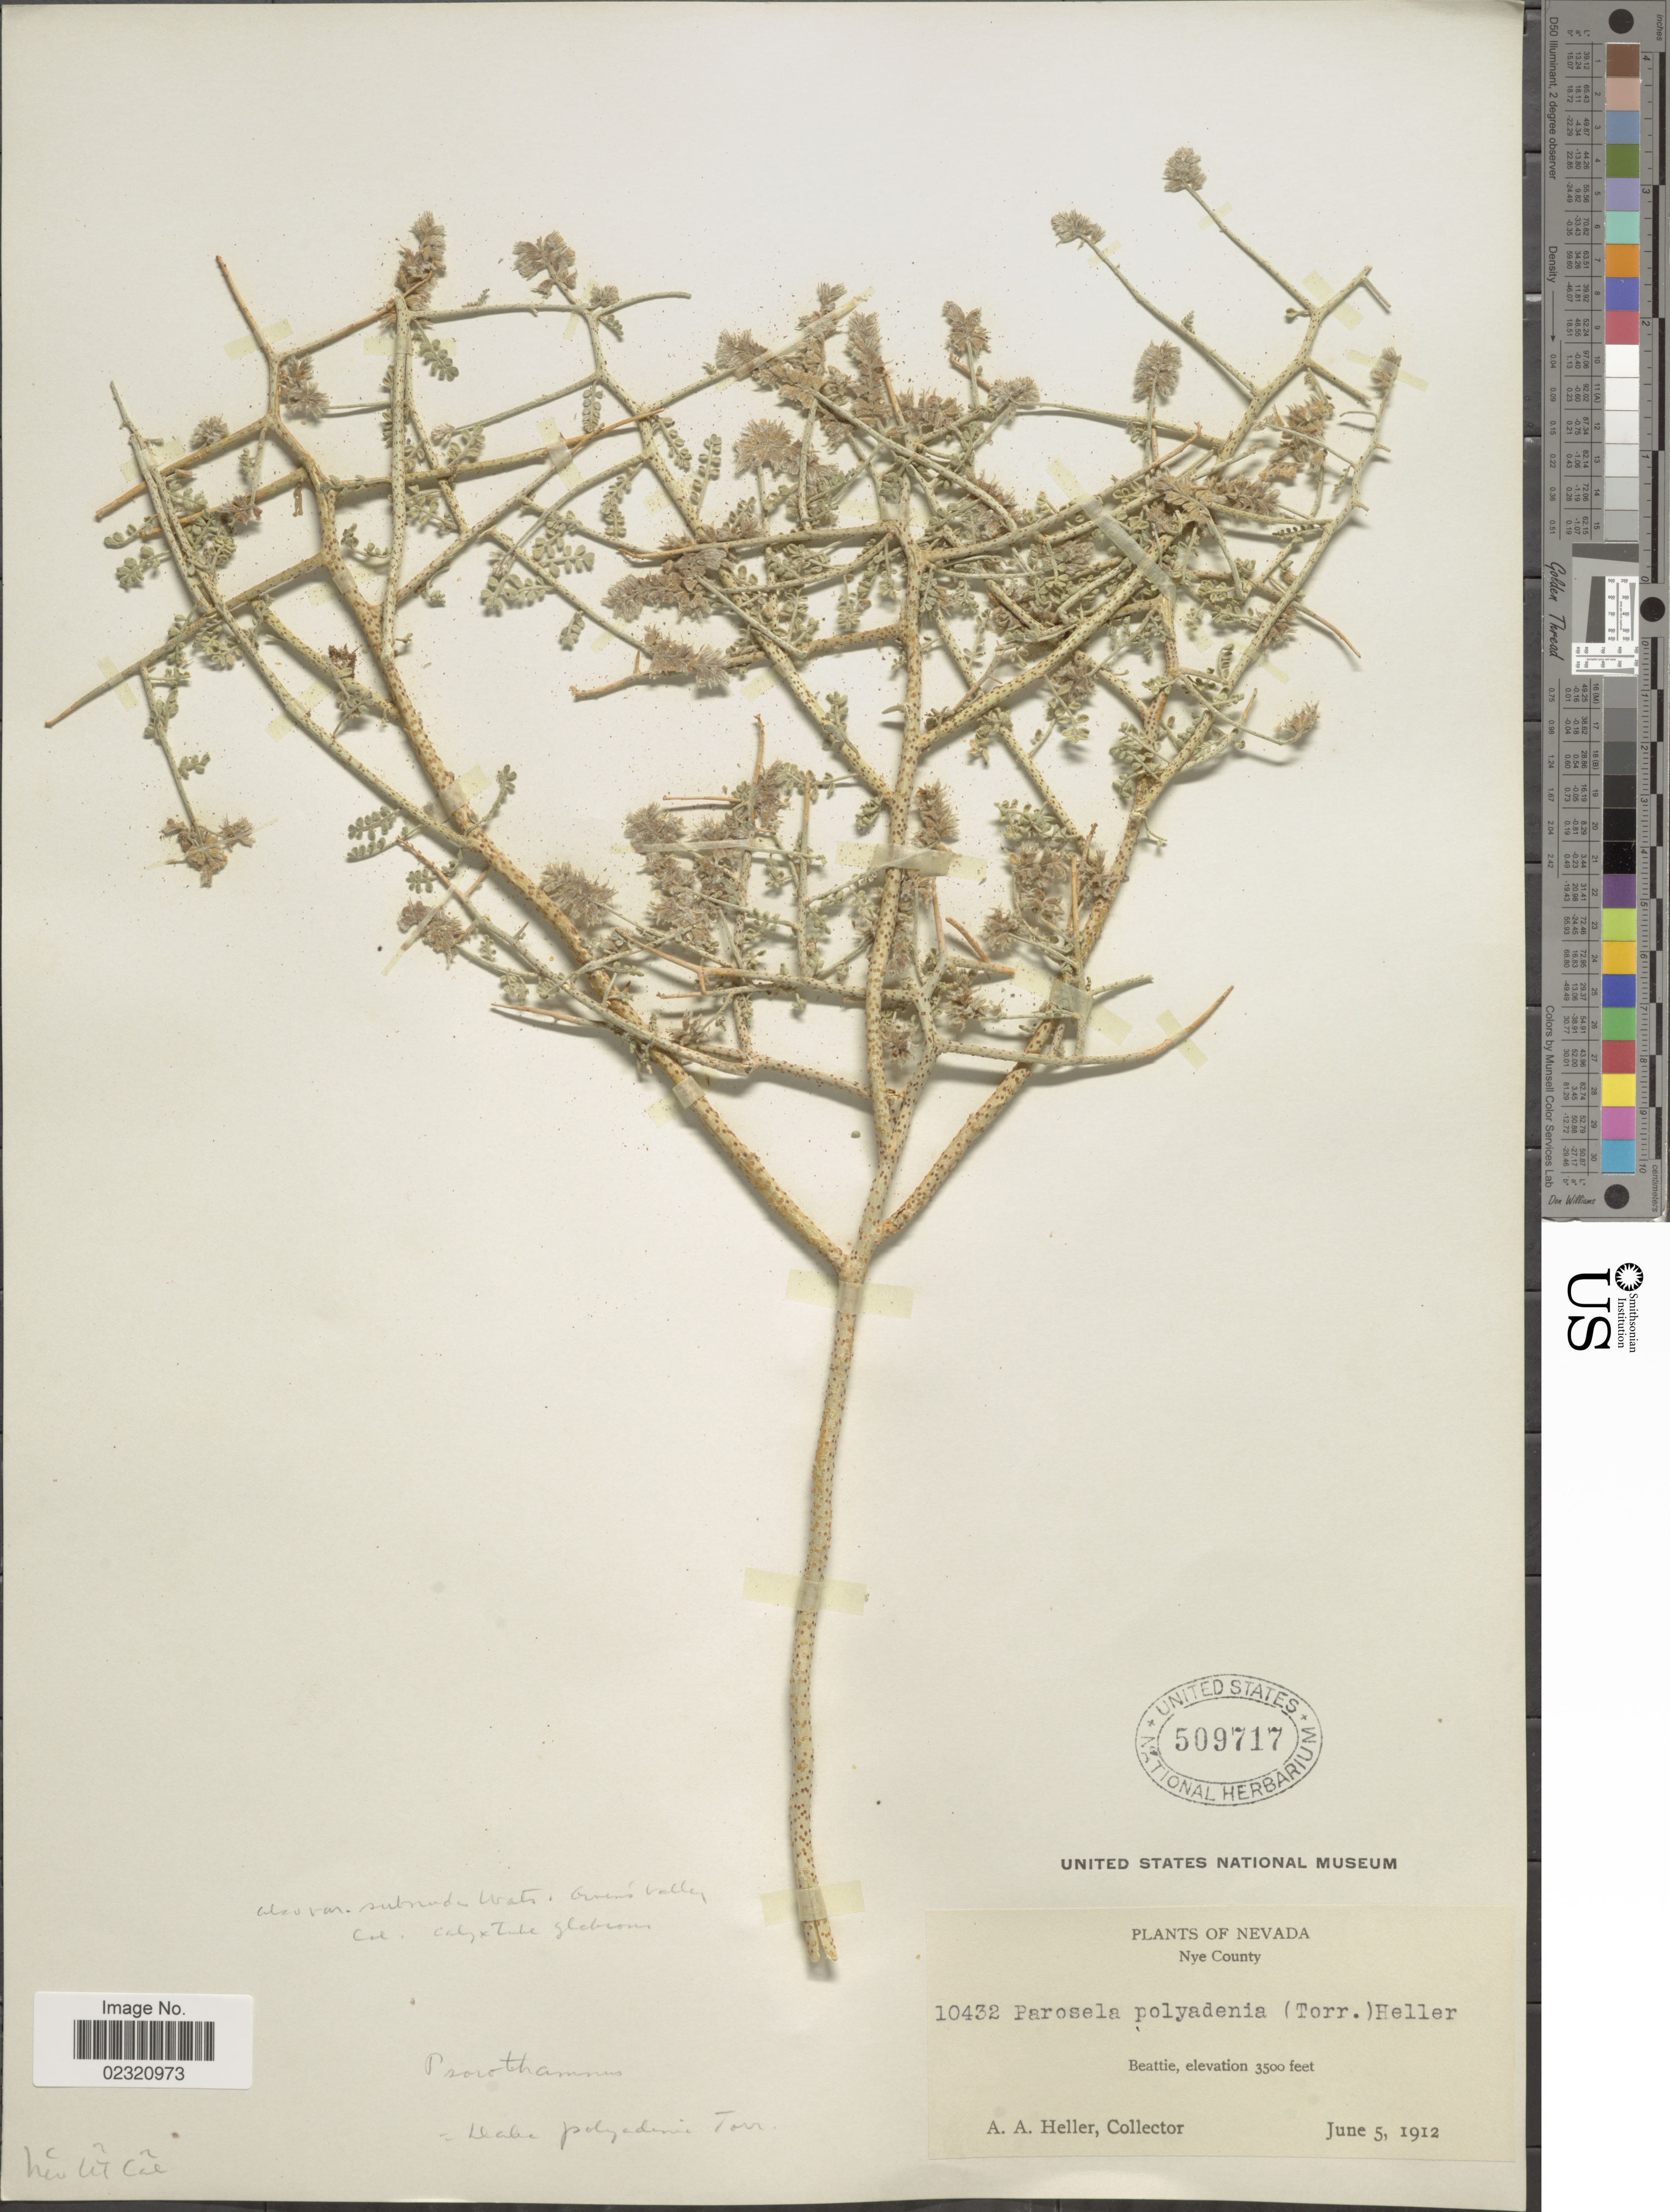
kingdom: Plantae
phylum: Tracheophyta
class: Magnoliopsida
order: Fabales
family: Fabaceae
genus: Psorothamnus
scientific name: Psorothamnus polydenius var. polydenius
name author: (Torr.) Rydb.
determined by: Strong, M. T., (US), Smithsonian Institution - National Museum of Natural History (UNITED STATES)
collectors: A. A. Heller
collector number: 10432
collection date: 1912-06-05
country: United States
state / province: Nevada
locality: Nye County, Beattie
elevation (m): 1067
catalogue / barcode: US 509717